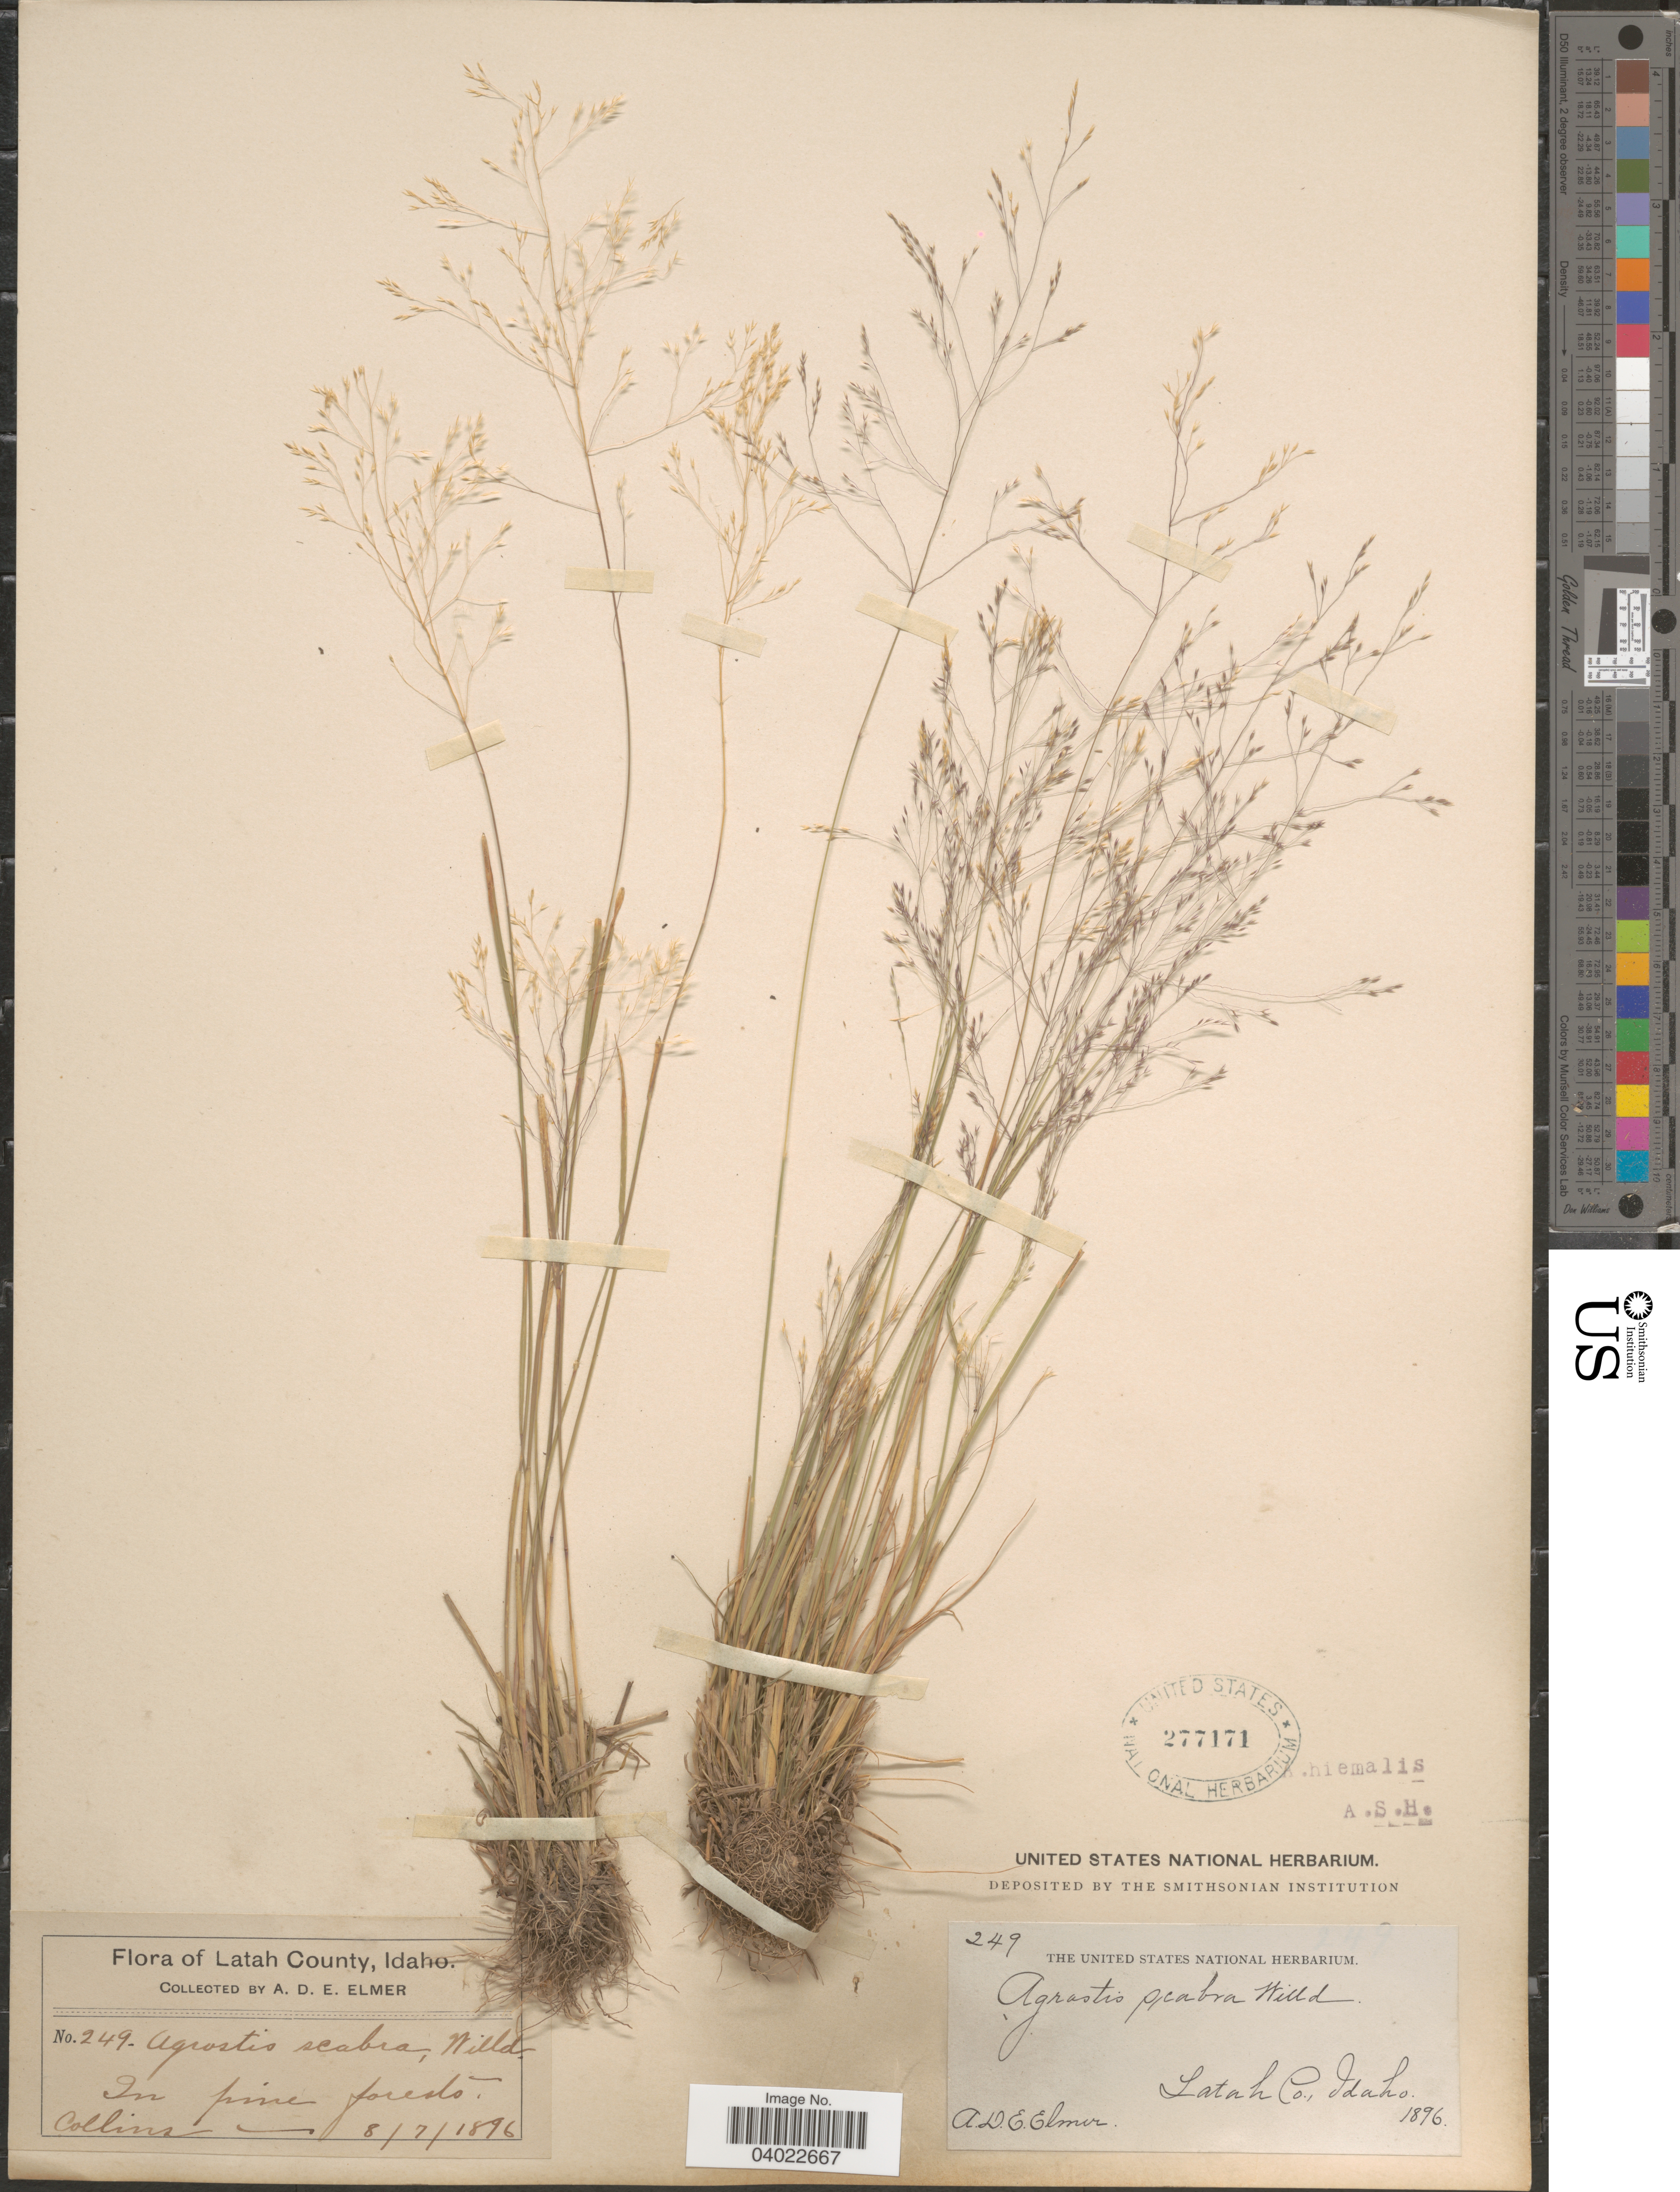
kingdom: Plantae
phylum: Tracheophyta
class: Liliopsida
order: Poales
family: Poaceae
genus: Agrostis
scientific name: Agrostis scabra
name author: Willd.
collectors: A. D. E. Elmer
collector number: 249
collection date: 1896-08-07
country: United States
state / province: Idaho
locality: Latah County. Collins.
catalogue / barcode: US 277171